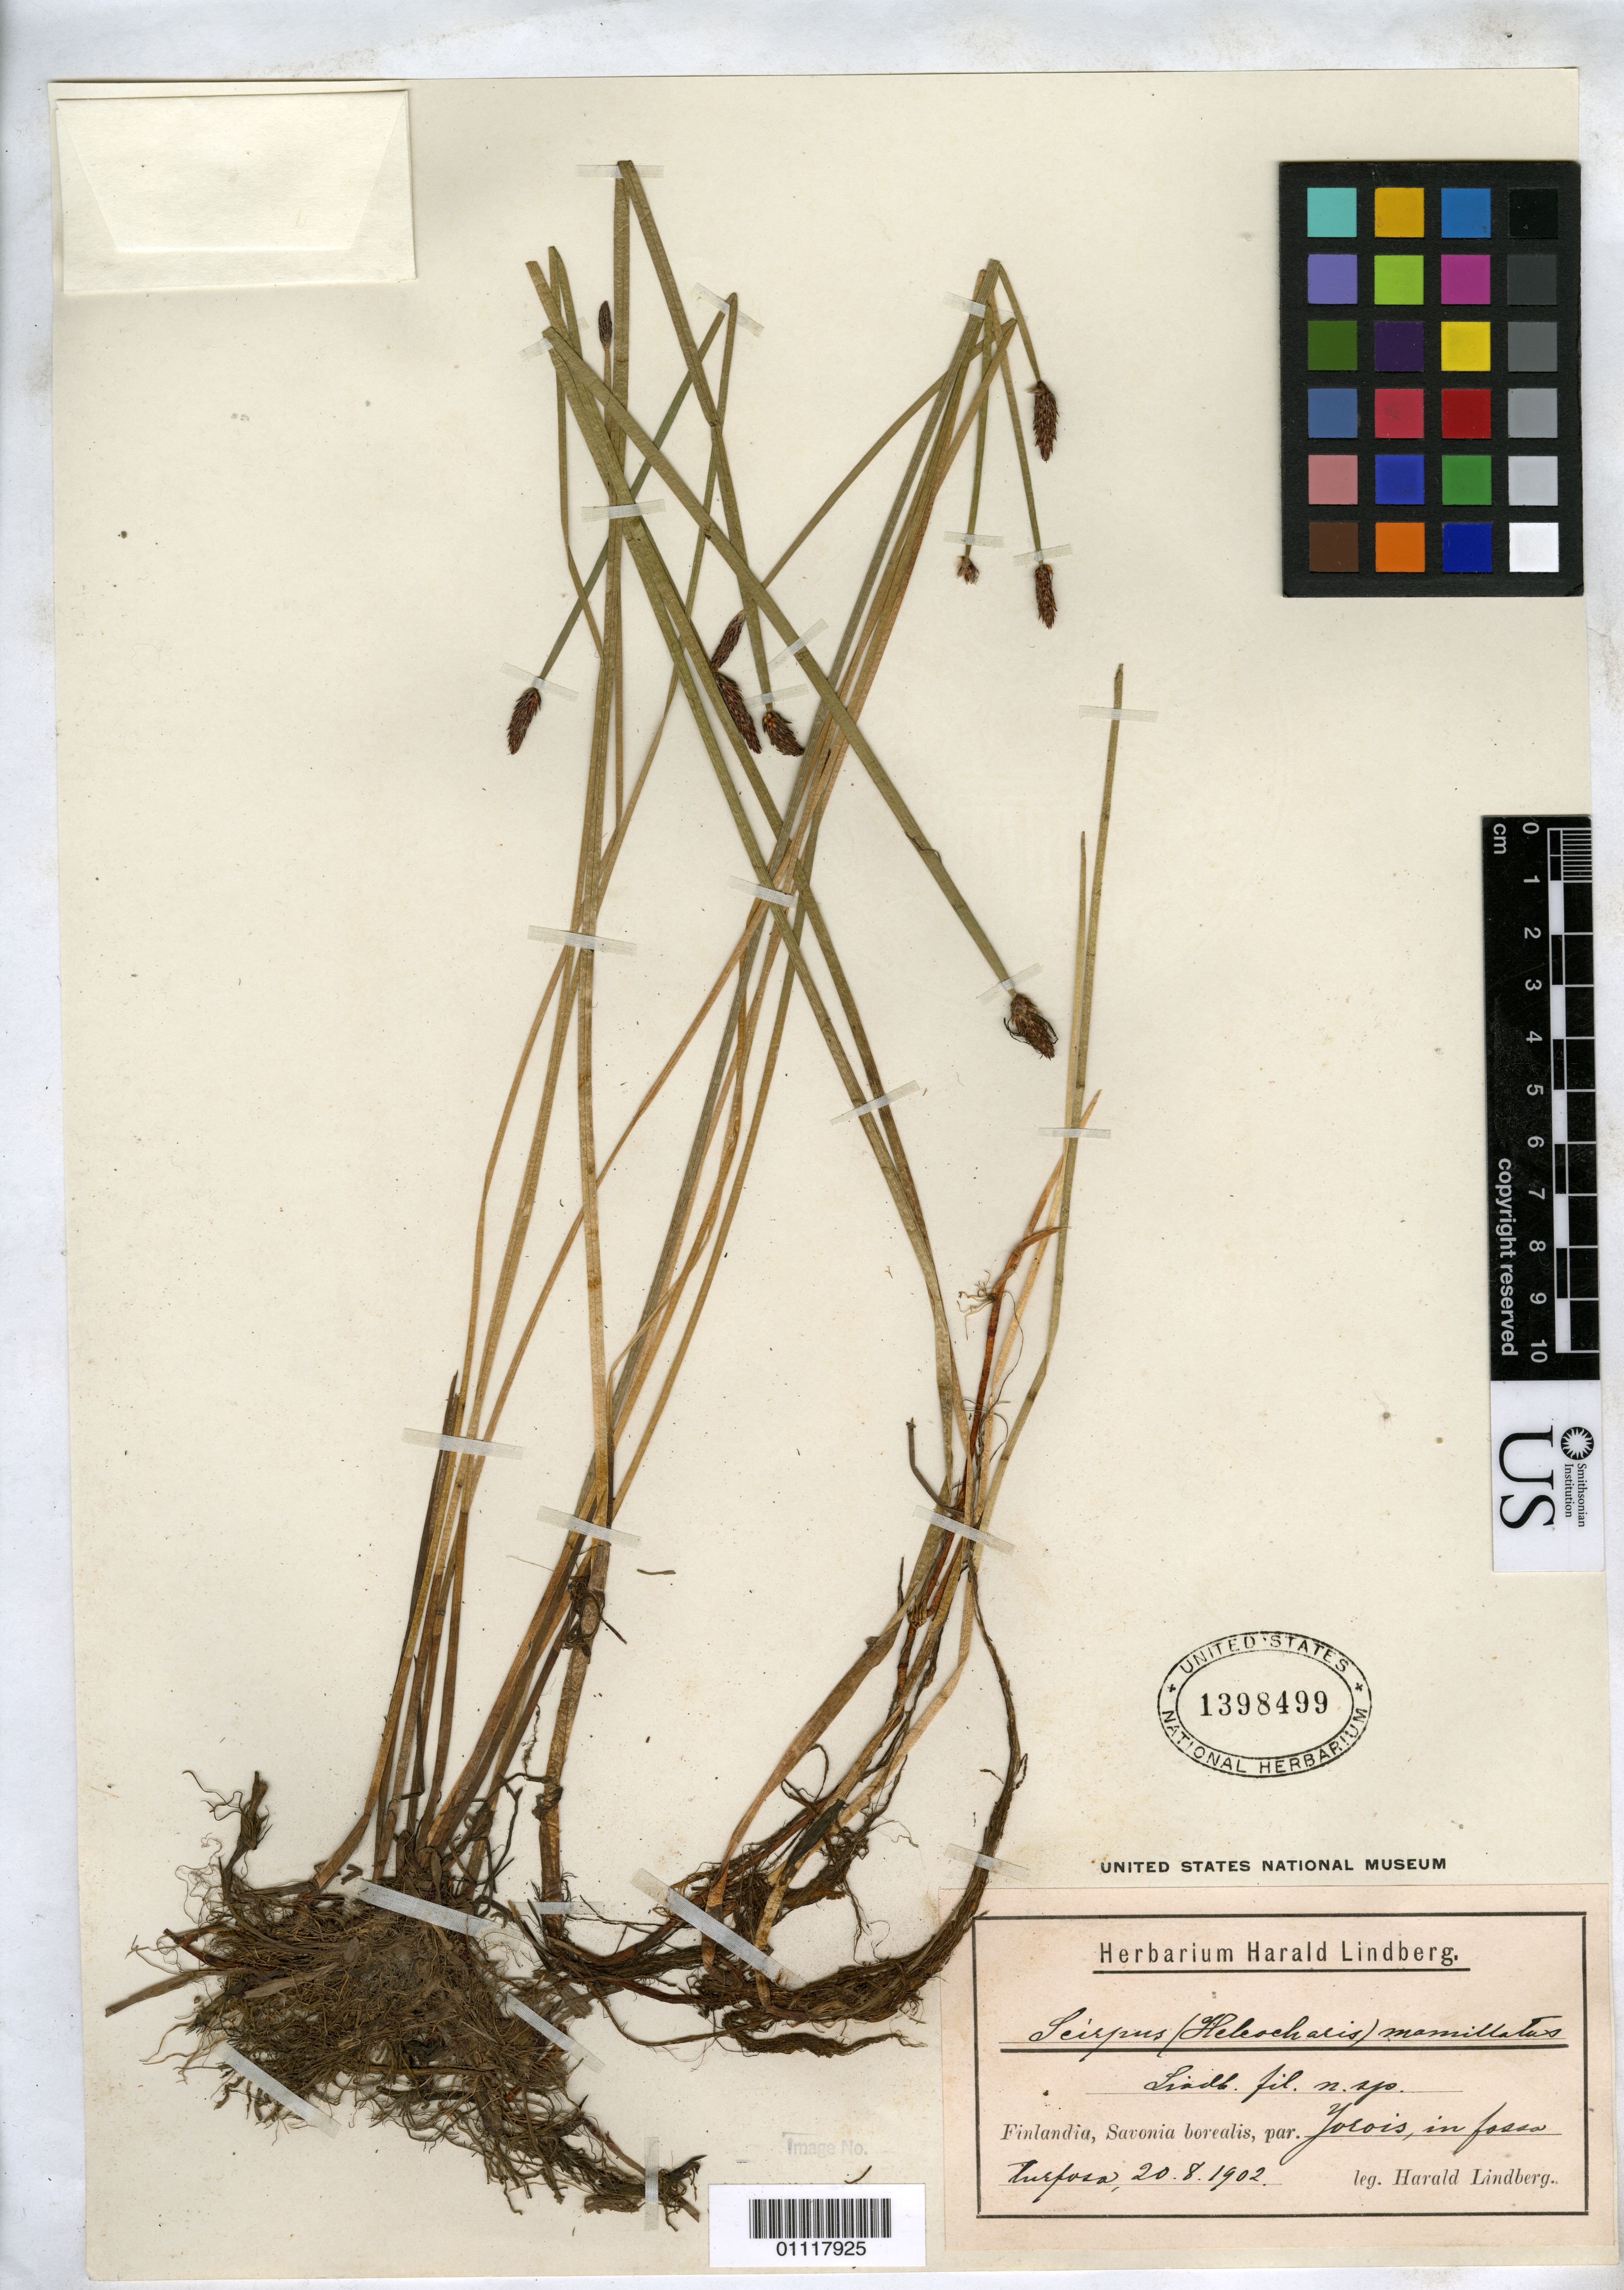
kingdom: Plantae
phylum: Tracheophyta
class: Liliopsida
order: Poales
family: Cyperaceae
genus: Scirpus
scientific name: Scirpus mamillatus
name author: H. Lindb.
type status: Possible Type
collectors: H. Lindberg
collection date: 1902-08-20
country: Finland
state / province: Pohjois-Savo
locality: Jorois.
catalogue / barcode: US 1398499